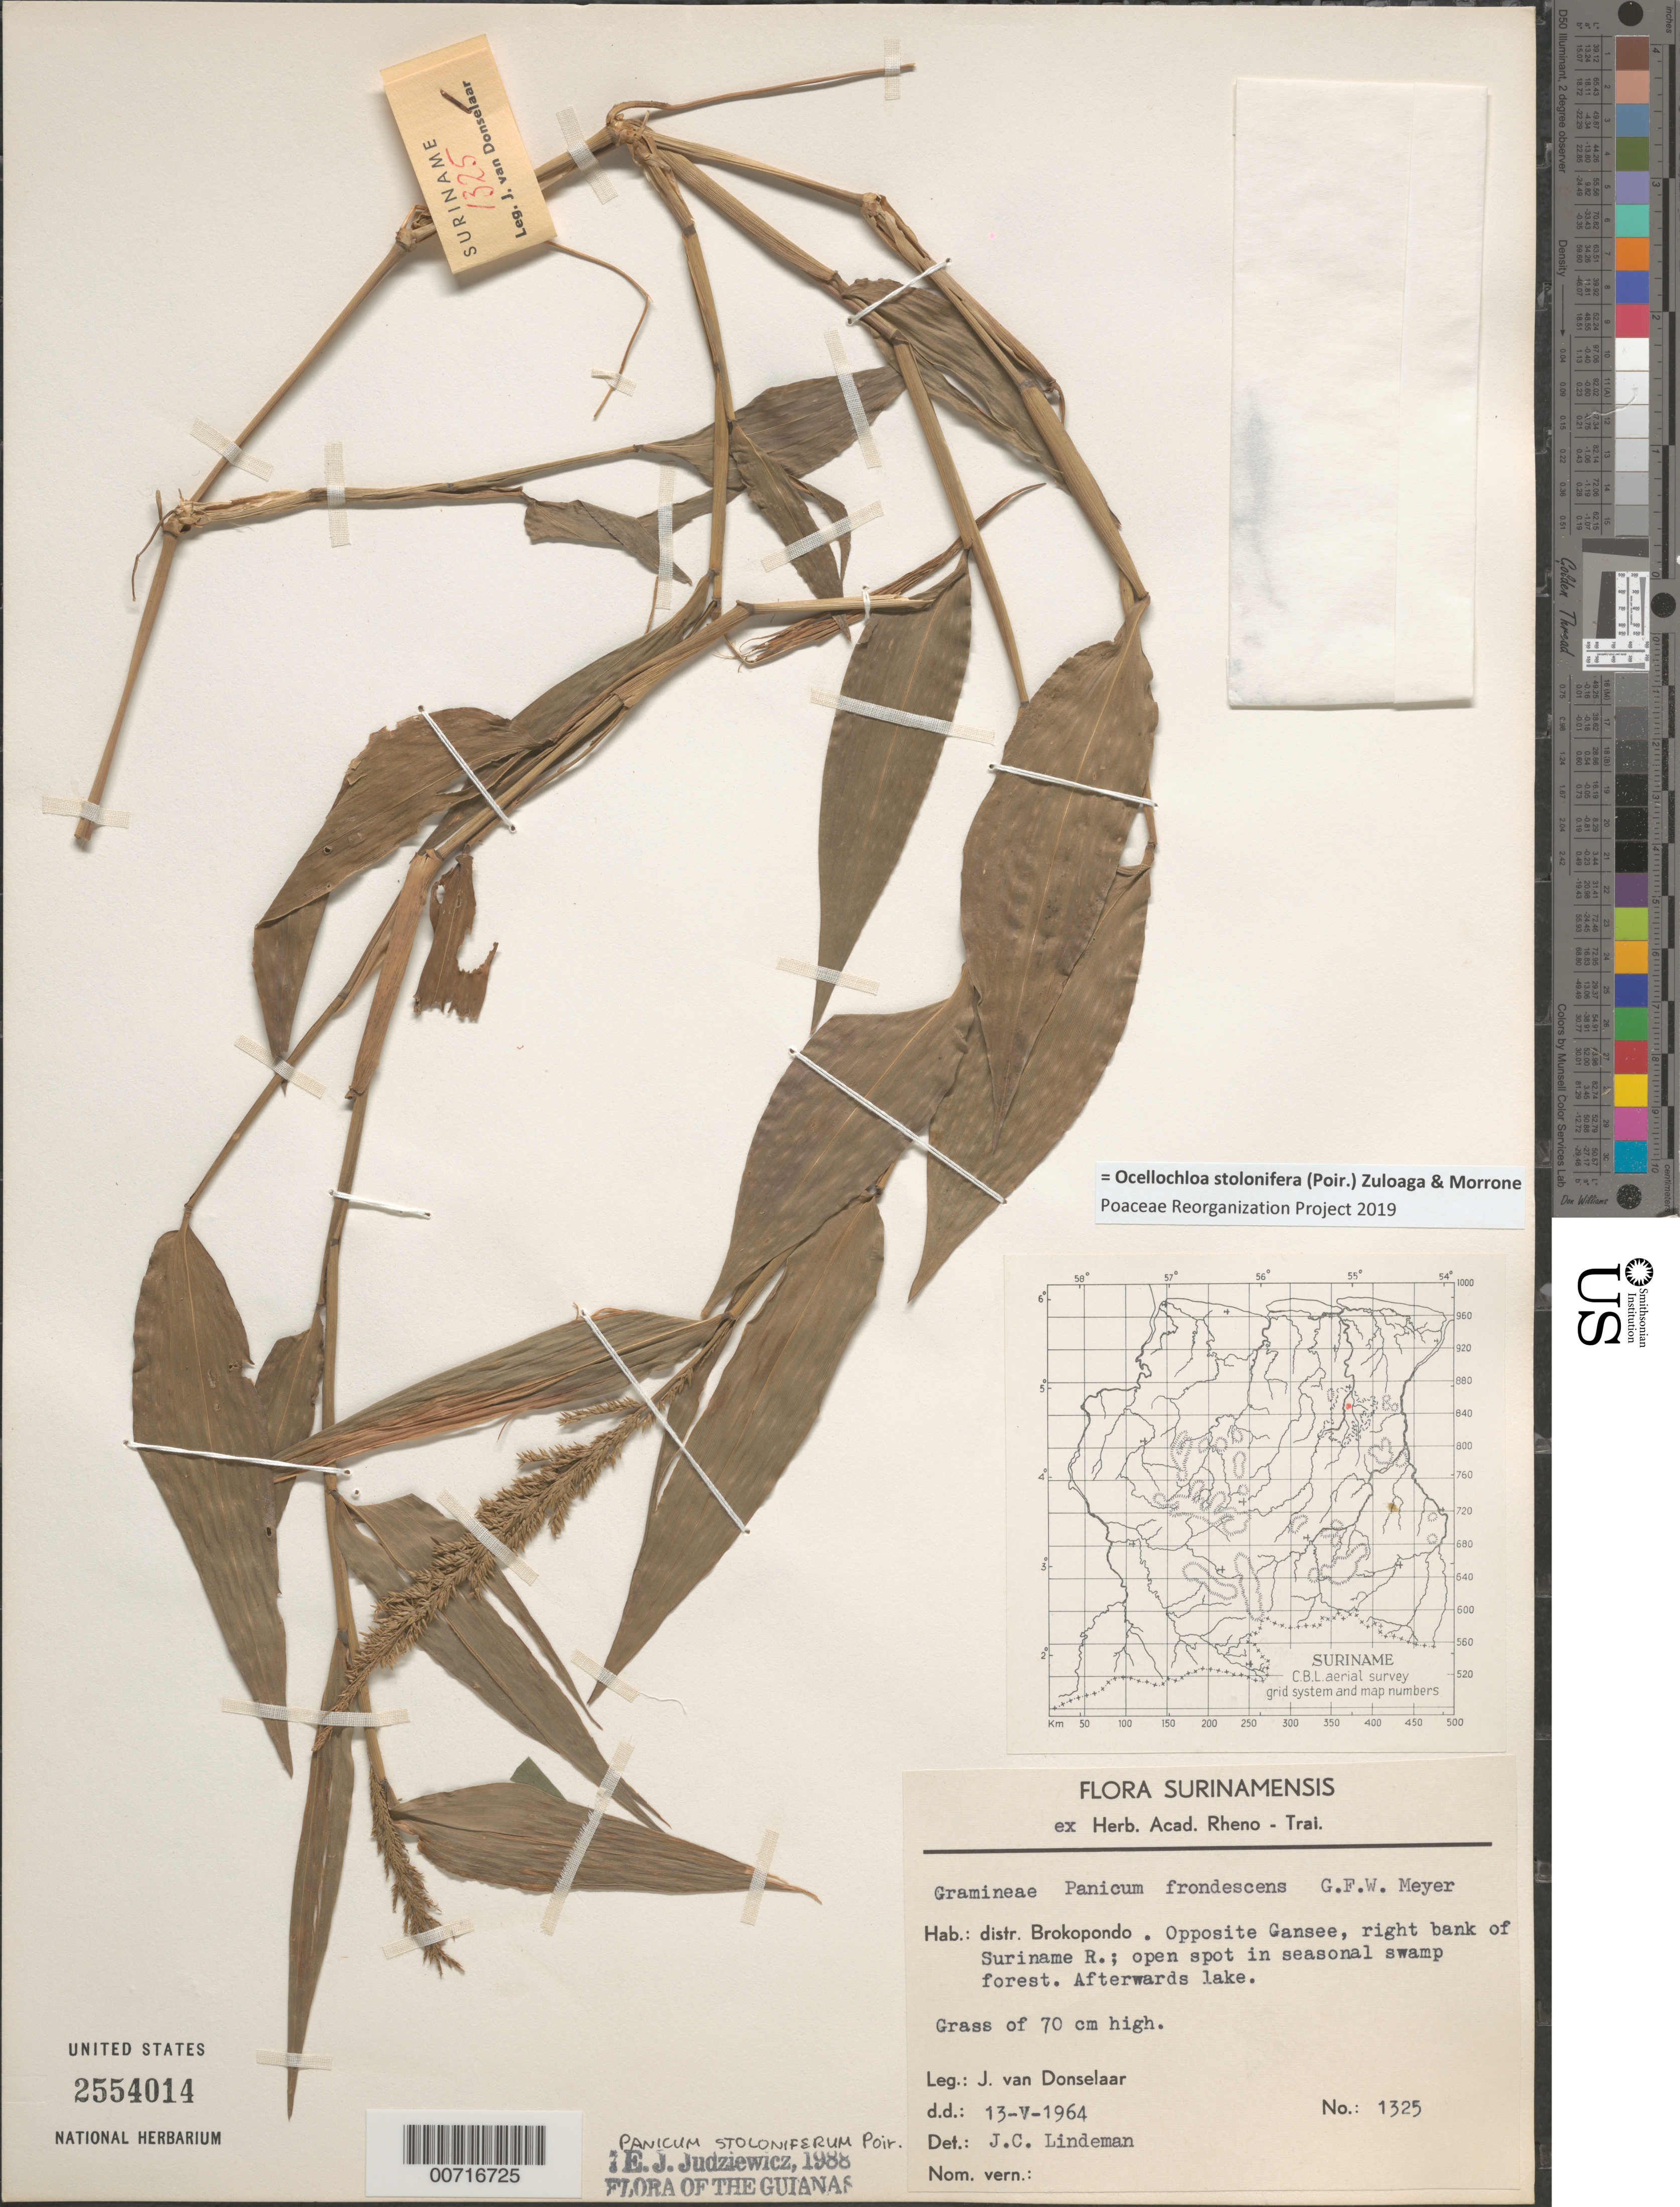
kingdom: Plantae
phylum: Tracheophyta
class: Liliopsida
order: Poales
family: Poaceae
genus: Panicum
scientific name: Panicum stoloniferum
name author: Poir.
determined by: Judziewicz, E. J.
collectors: J. Donselaar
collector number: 1325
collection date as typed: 13-May-64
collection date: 1964-05-13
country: Suriname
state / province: Brokopondo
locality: Gansee, opposite, right bank of Suriname R.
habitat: Open spot in seasonal swamp forest; afterwards lake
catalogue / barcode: US 2554014